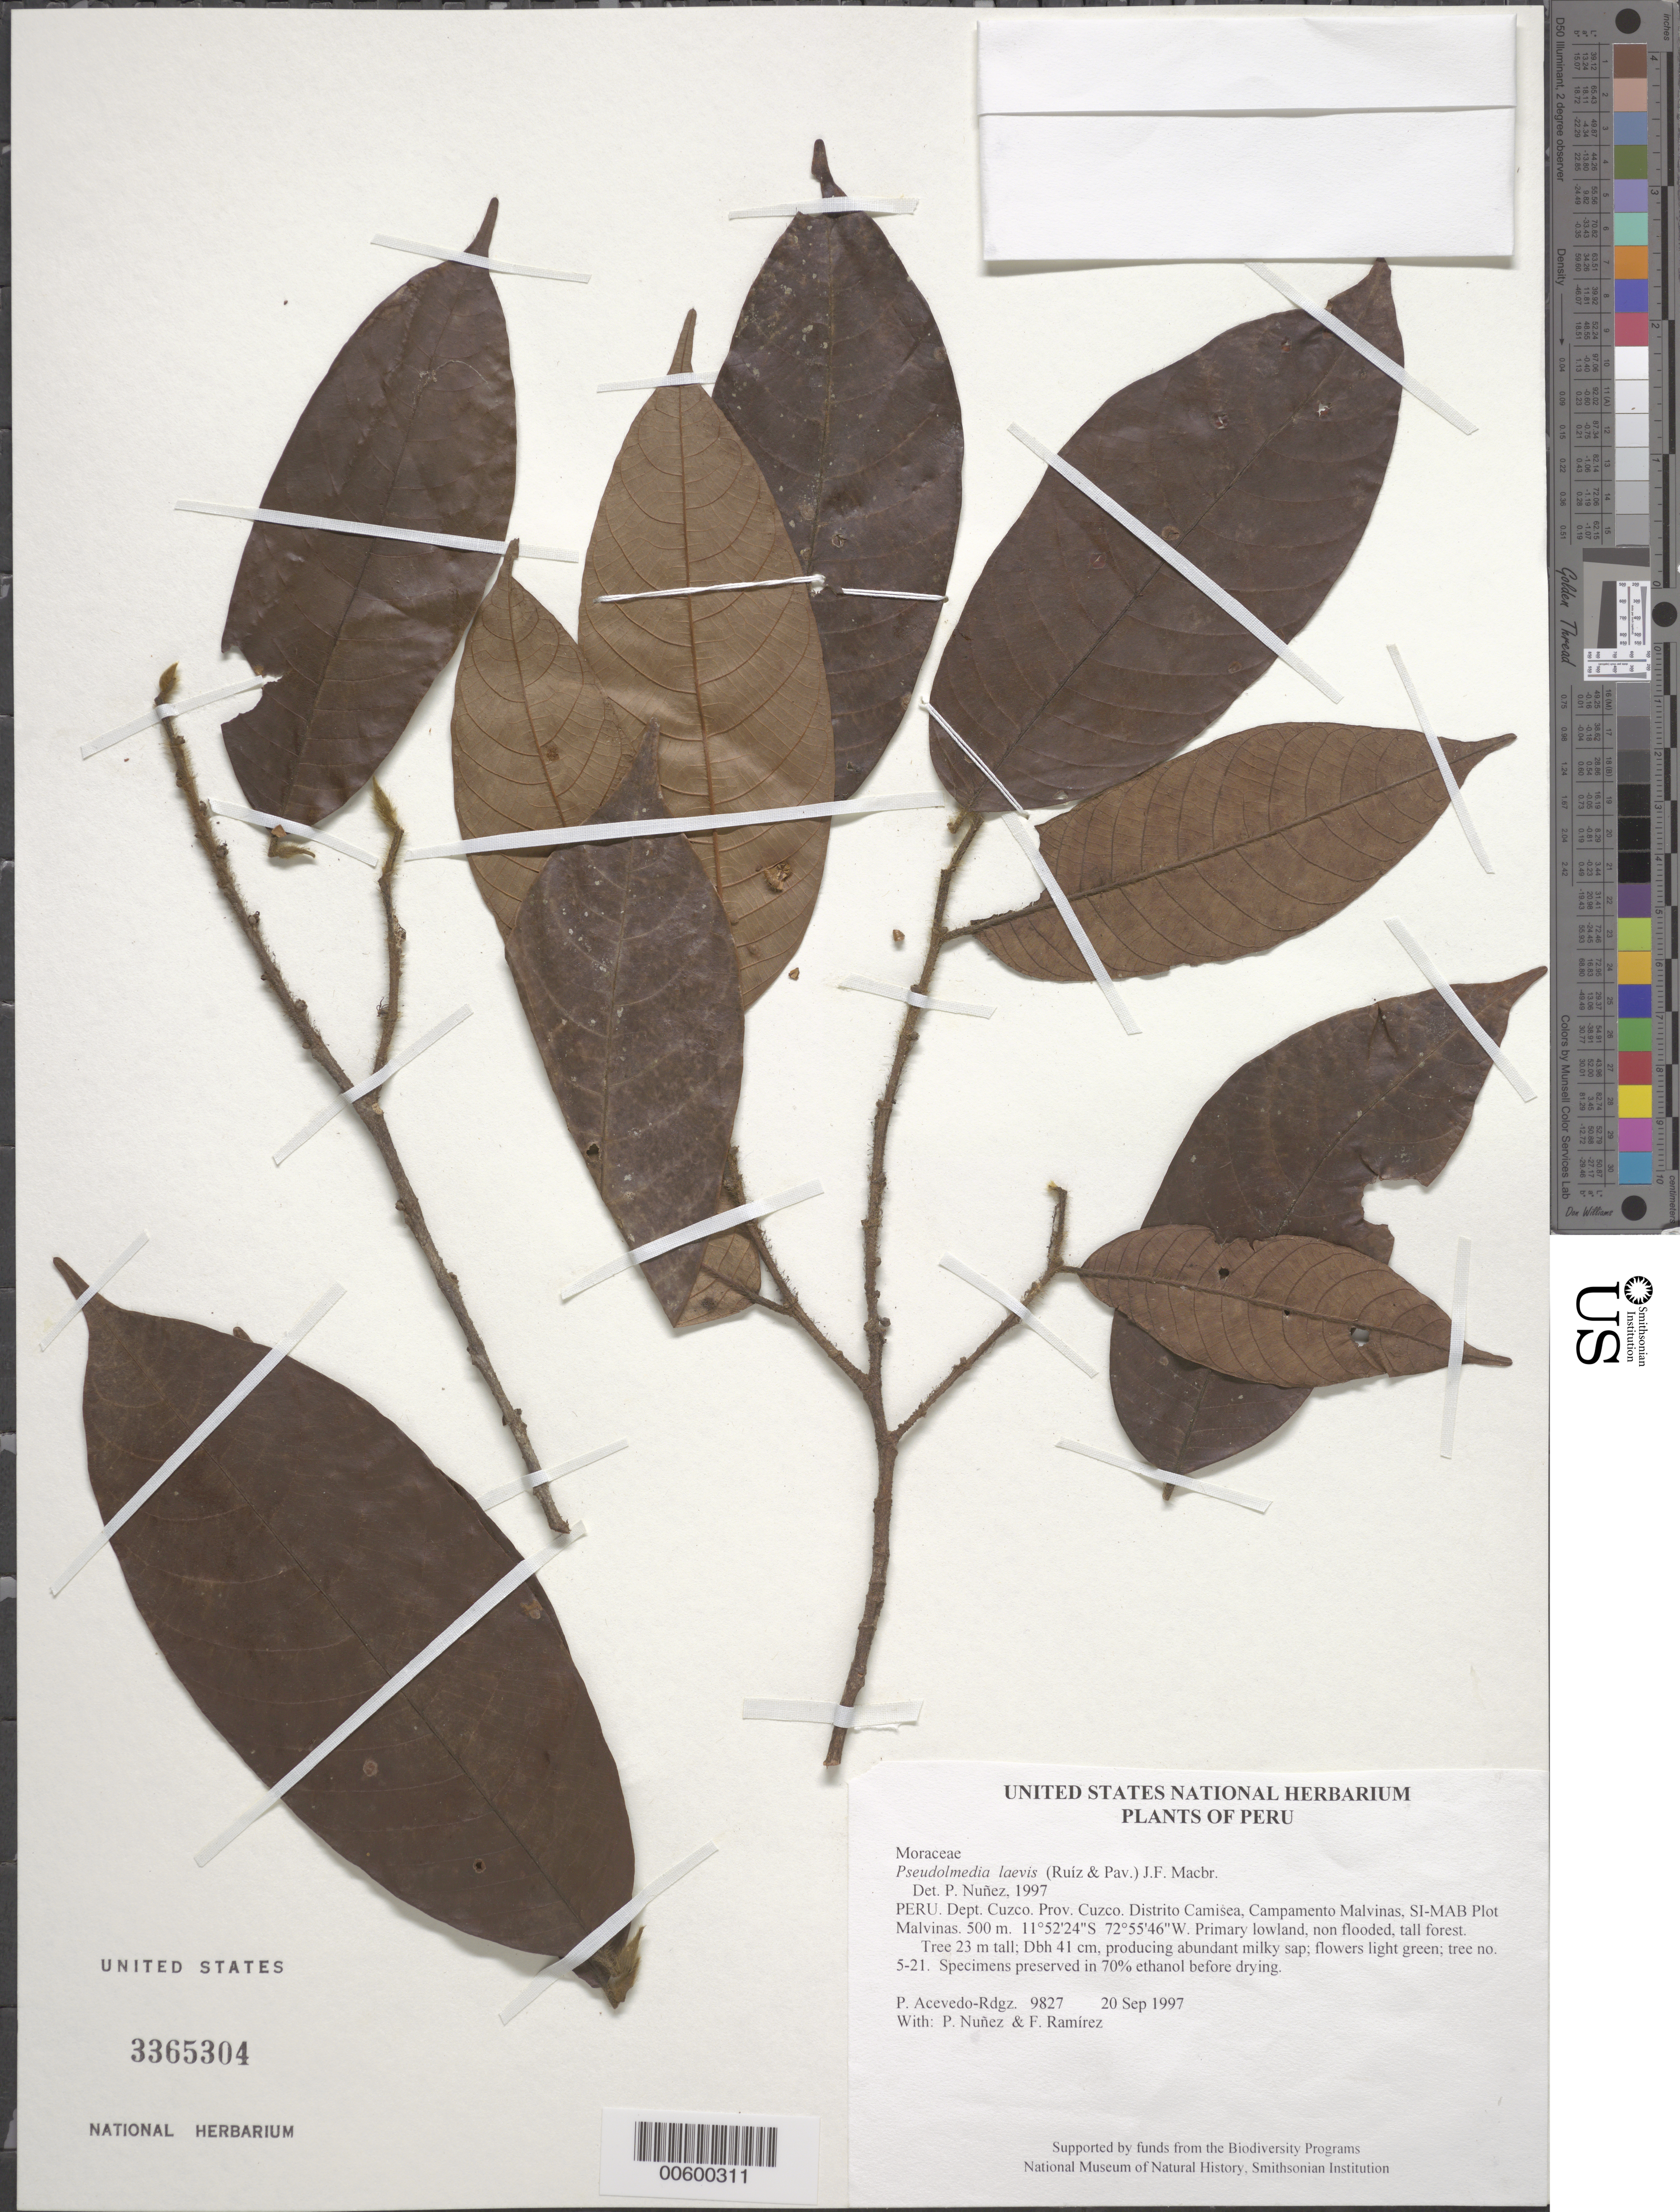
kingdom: Plantae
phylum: Tracheophyta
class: Magnoliopsida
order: Rosales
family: Moraceae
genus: Pseudolmedia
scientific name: Pseudolmedia laevis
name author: (Ruiz & Pav.) J.F. Macbr.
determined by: Nuñez V., Percy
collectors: P. Acevedo-Rodr., P. Nuñez V. & F. Ramirez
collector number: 9827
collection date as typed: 20 Sep 1997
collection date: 1997-09-20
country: Peru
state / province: Cusco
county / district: Cusco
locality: Distrito Camisea, Campamento Malvinas, SI-MAB Plot Malvinas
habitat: Primary lowland, non flooded, tall forest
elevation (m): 500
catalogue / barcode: US 3365304